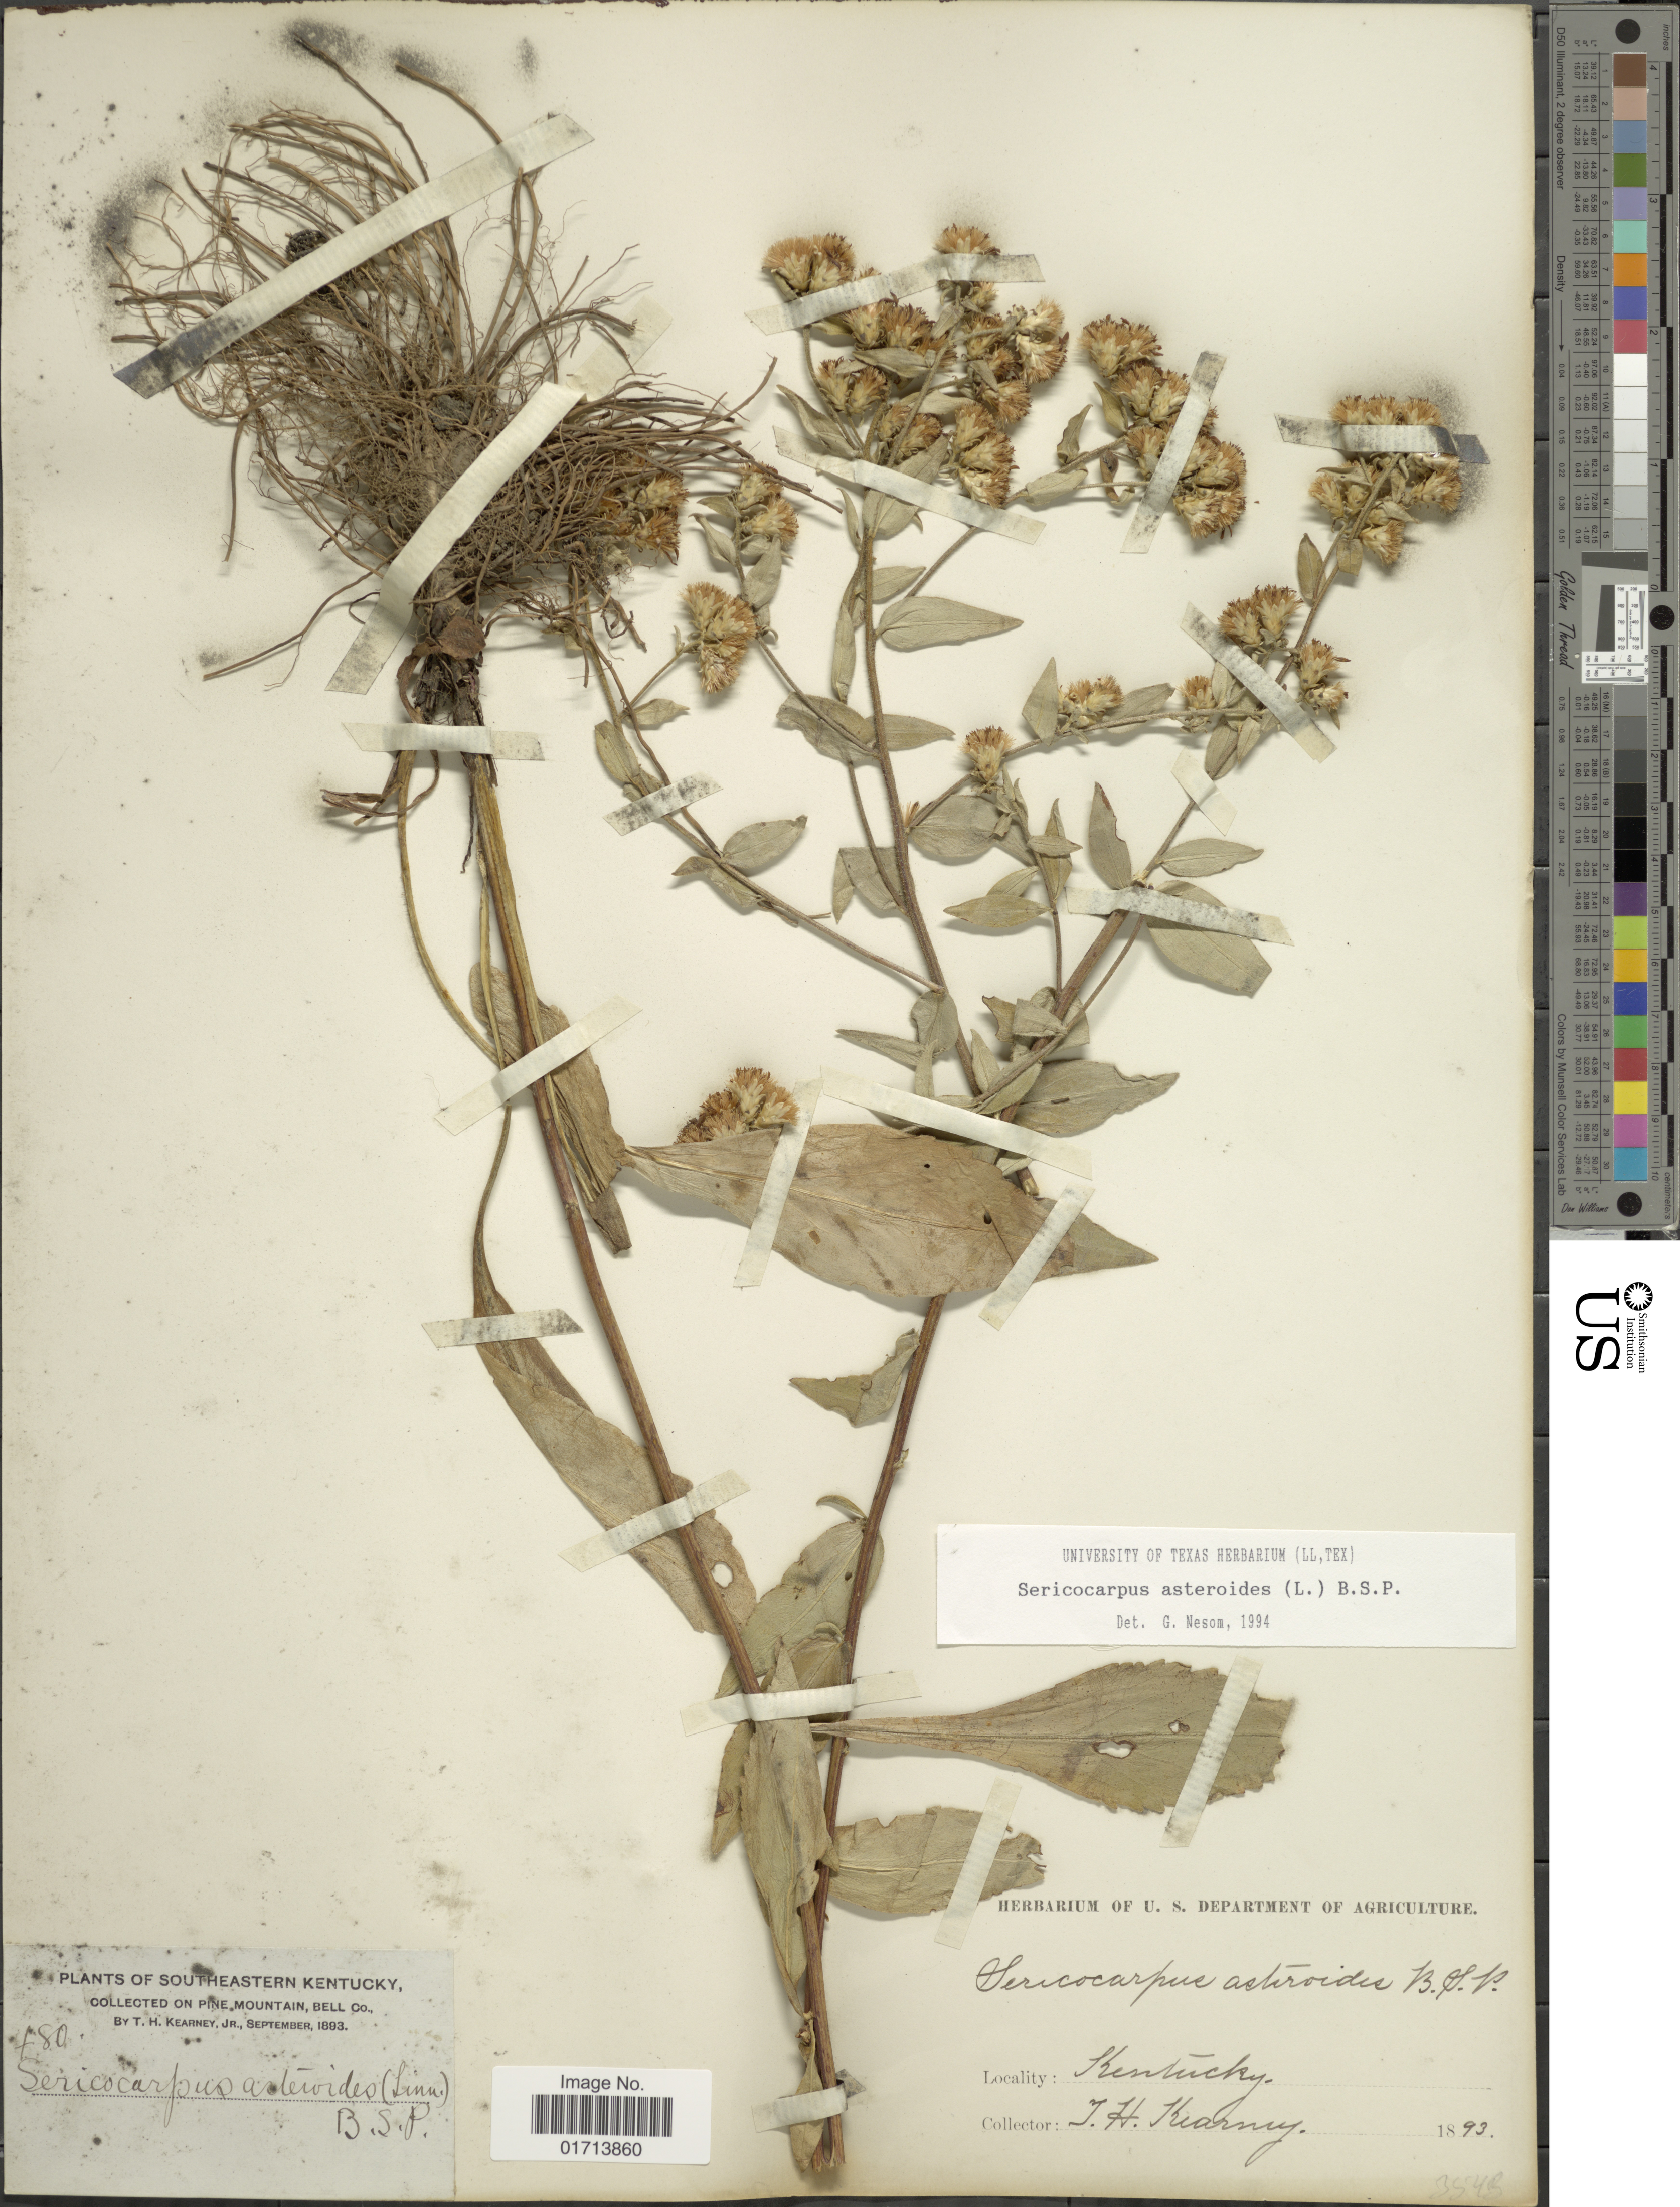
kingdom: Plantae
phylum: Tracheophyta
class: Magnoliopsida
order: Asterales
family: Asteraceae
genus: Sericocarpus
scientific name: Sericocarpus asteroides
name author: (L.) Britton, Stearns & Poggenb.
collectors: T. H. Kearney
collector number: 780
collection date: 1893-09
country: United States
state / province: Kentucky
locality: Pine Mountain, Bell Co.